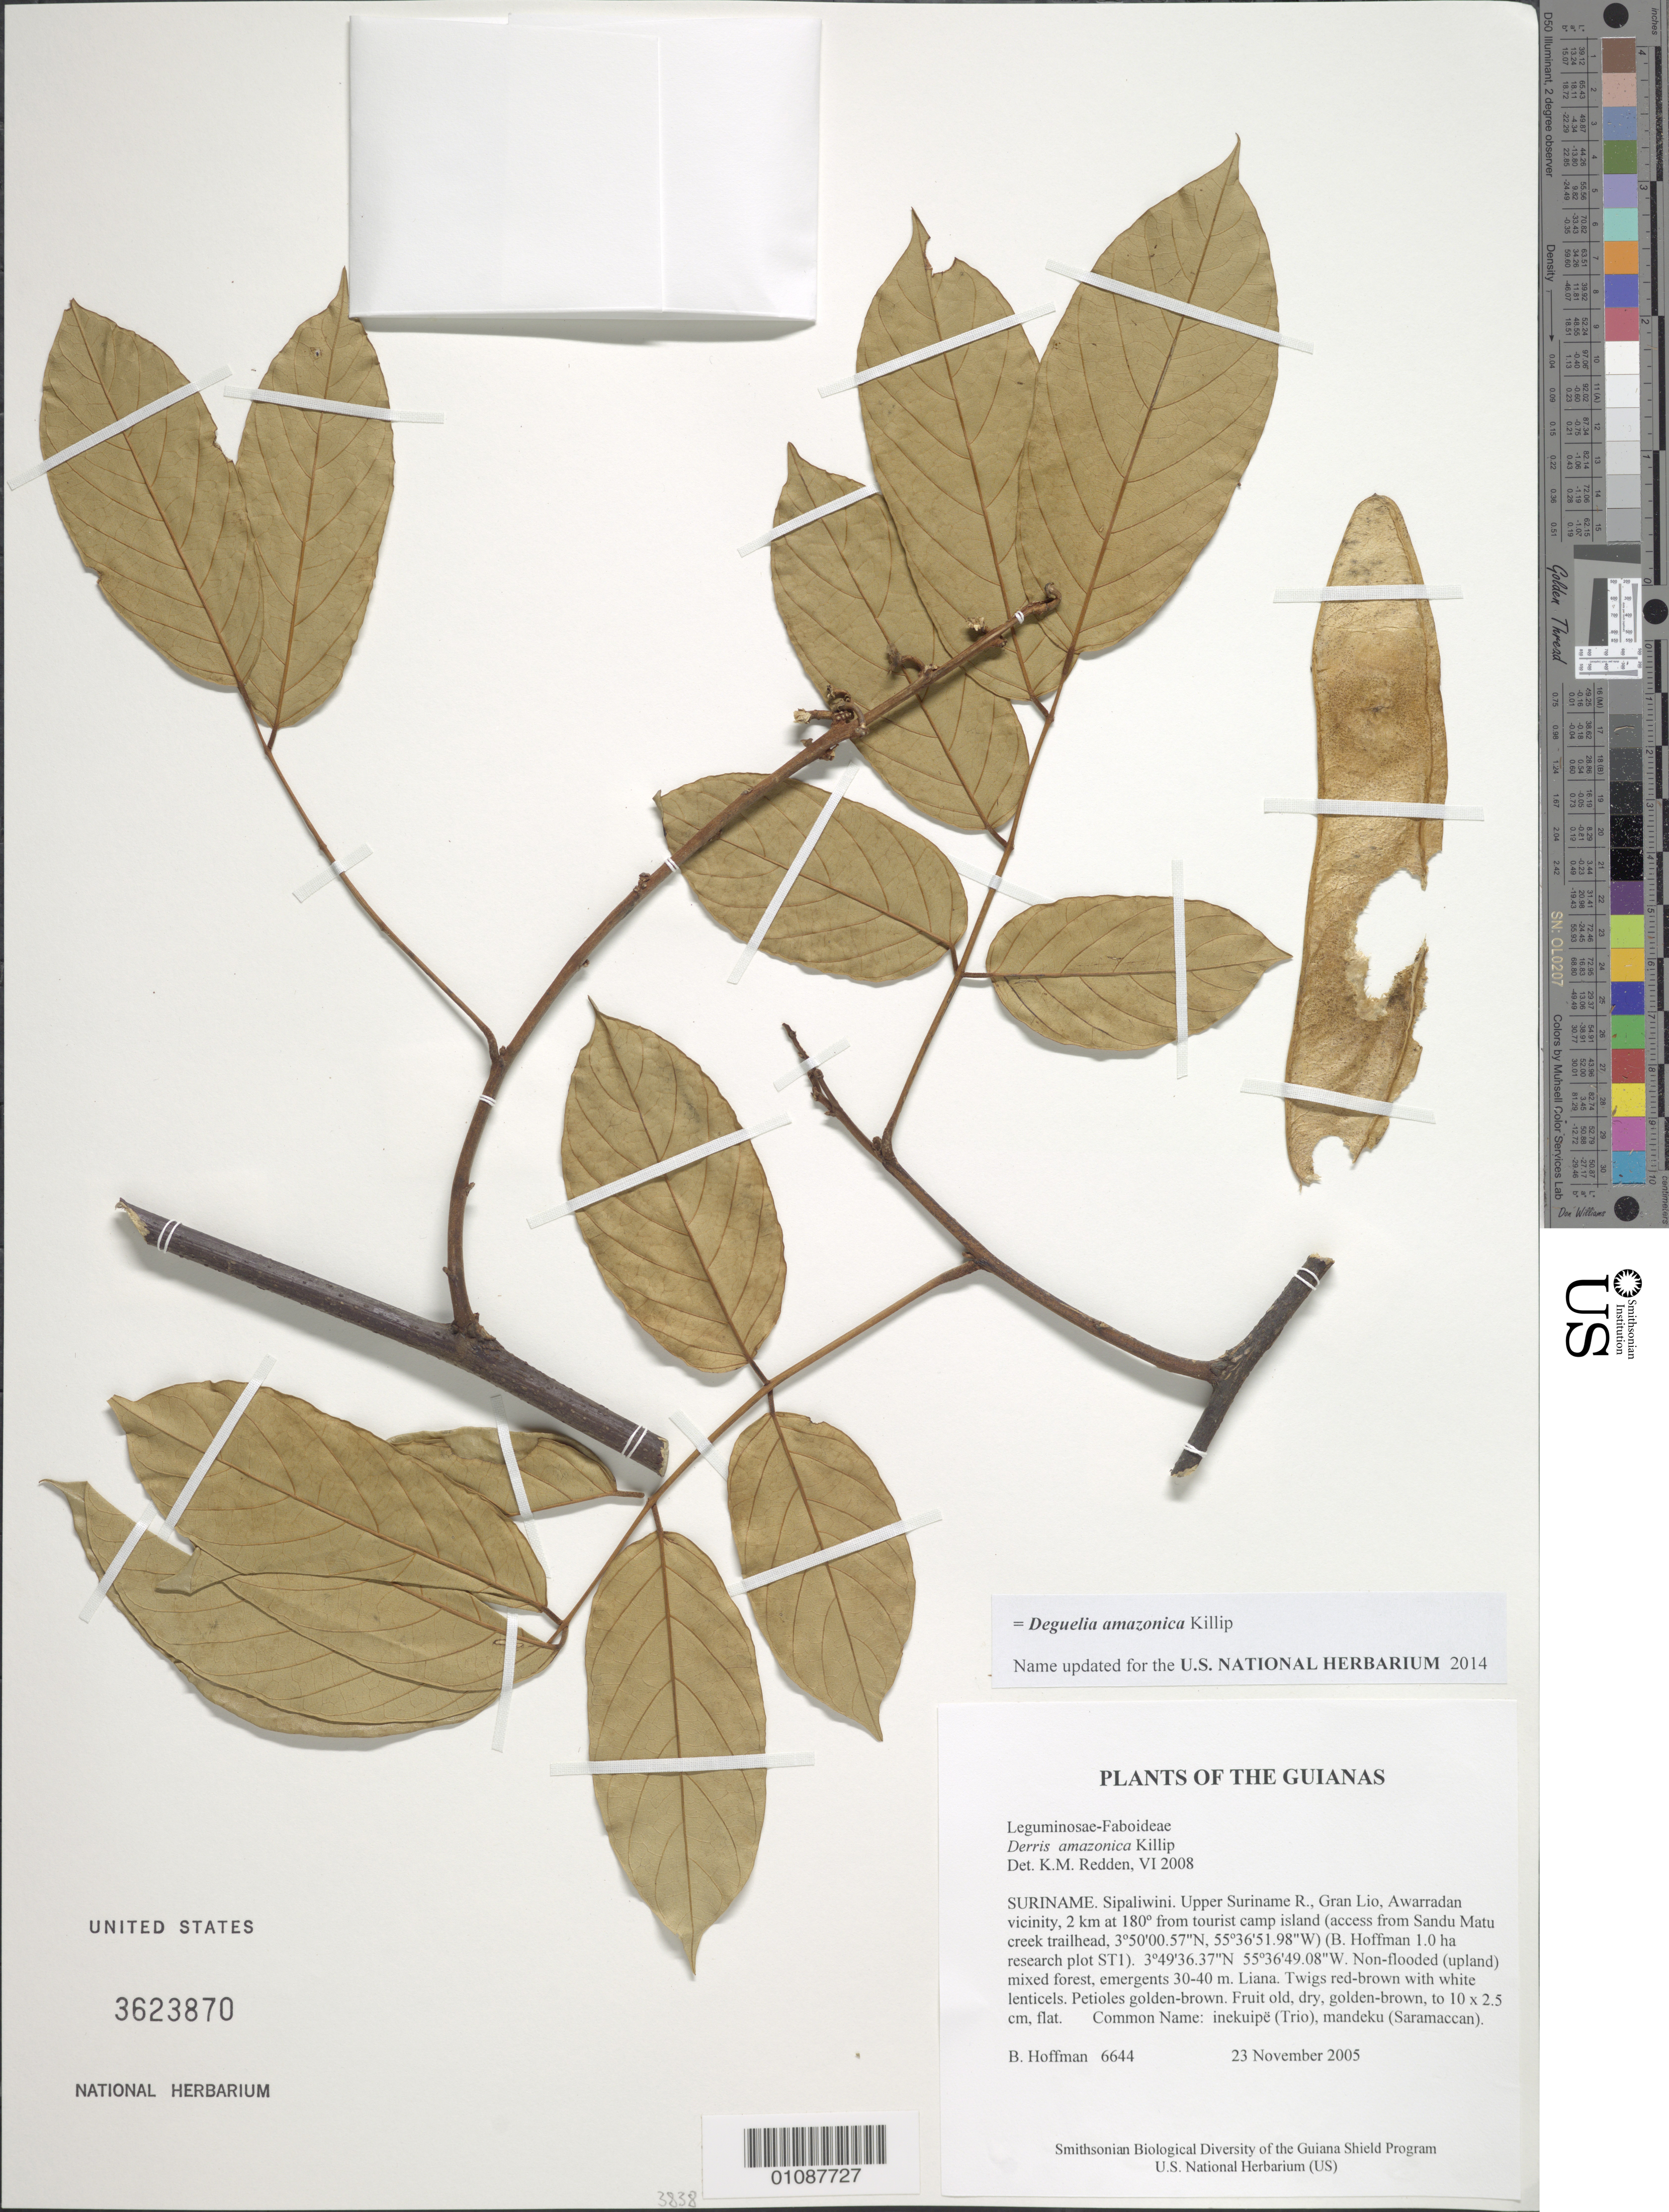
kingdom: Plantae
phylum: Tracheophyta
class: Magnoliopsida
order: Fabales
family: Fabaceae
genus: Deguelia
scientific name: Deguelia amazonica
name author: Killip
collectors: B. Hoffman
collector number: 6644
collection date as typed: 23 November 2005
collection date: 2005-11-23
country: Suriname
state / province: Sipaliwini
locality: Upper Suriname R., Gran Lio, Awarradan vicinity, 2 km at 180º from tourist camp island (access from Sandu Matu creek trailhead, 3º50'00.57"N, 55º36'51.98"W) (B. Hoffman 1.0 ha research plot ST1)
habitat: Non-flooded (upland) mixed forest, emergents 30-40 m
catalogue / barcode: US 3623870